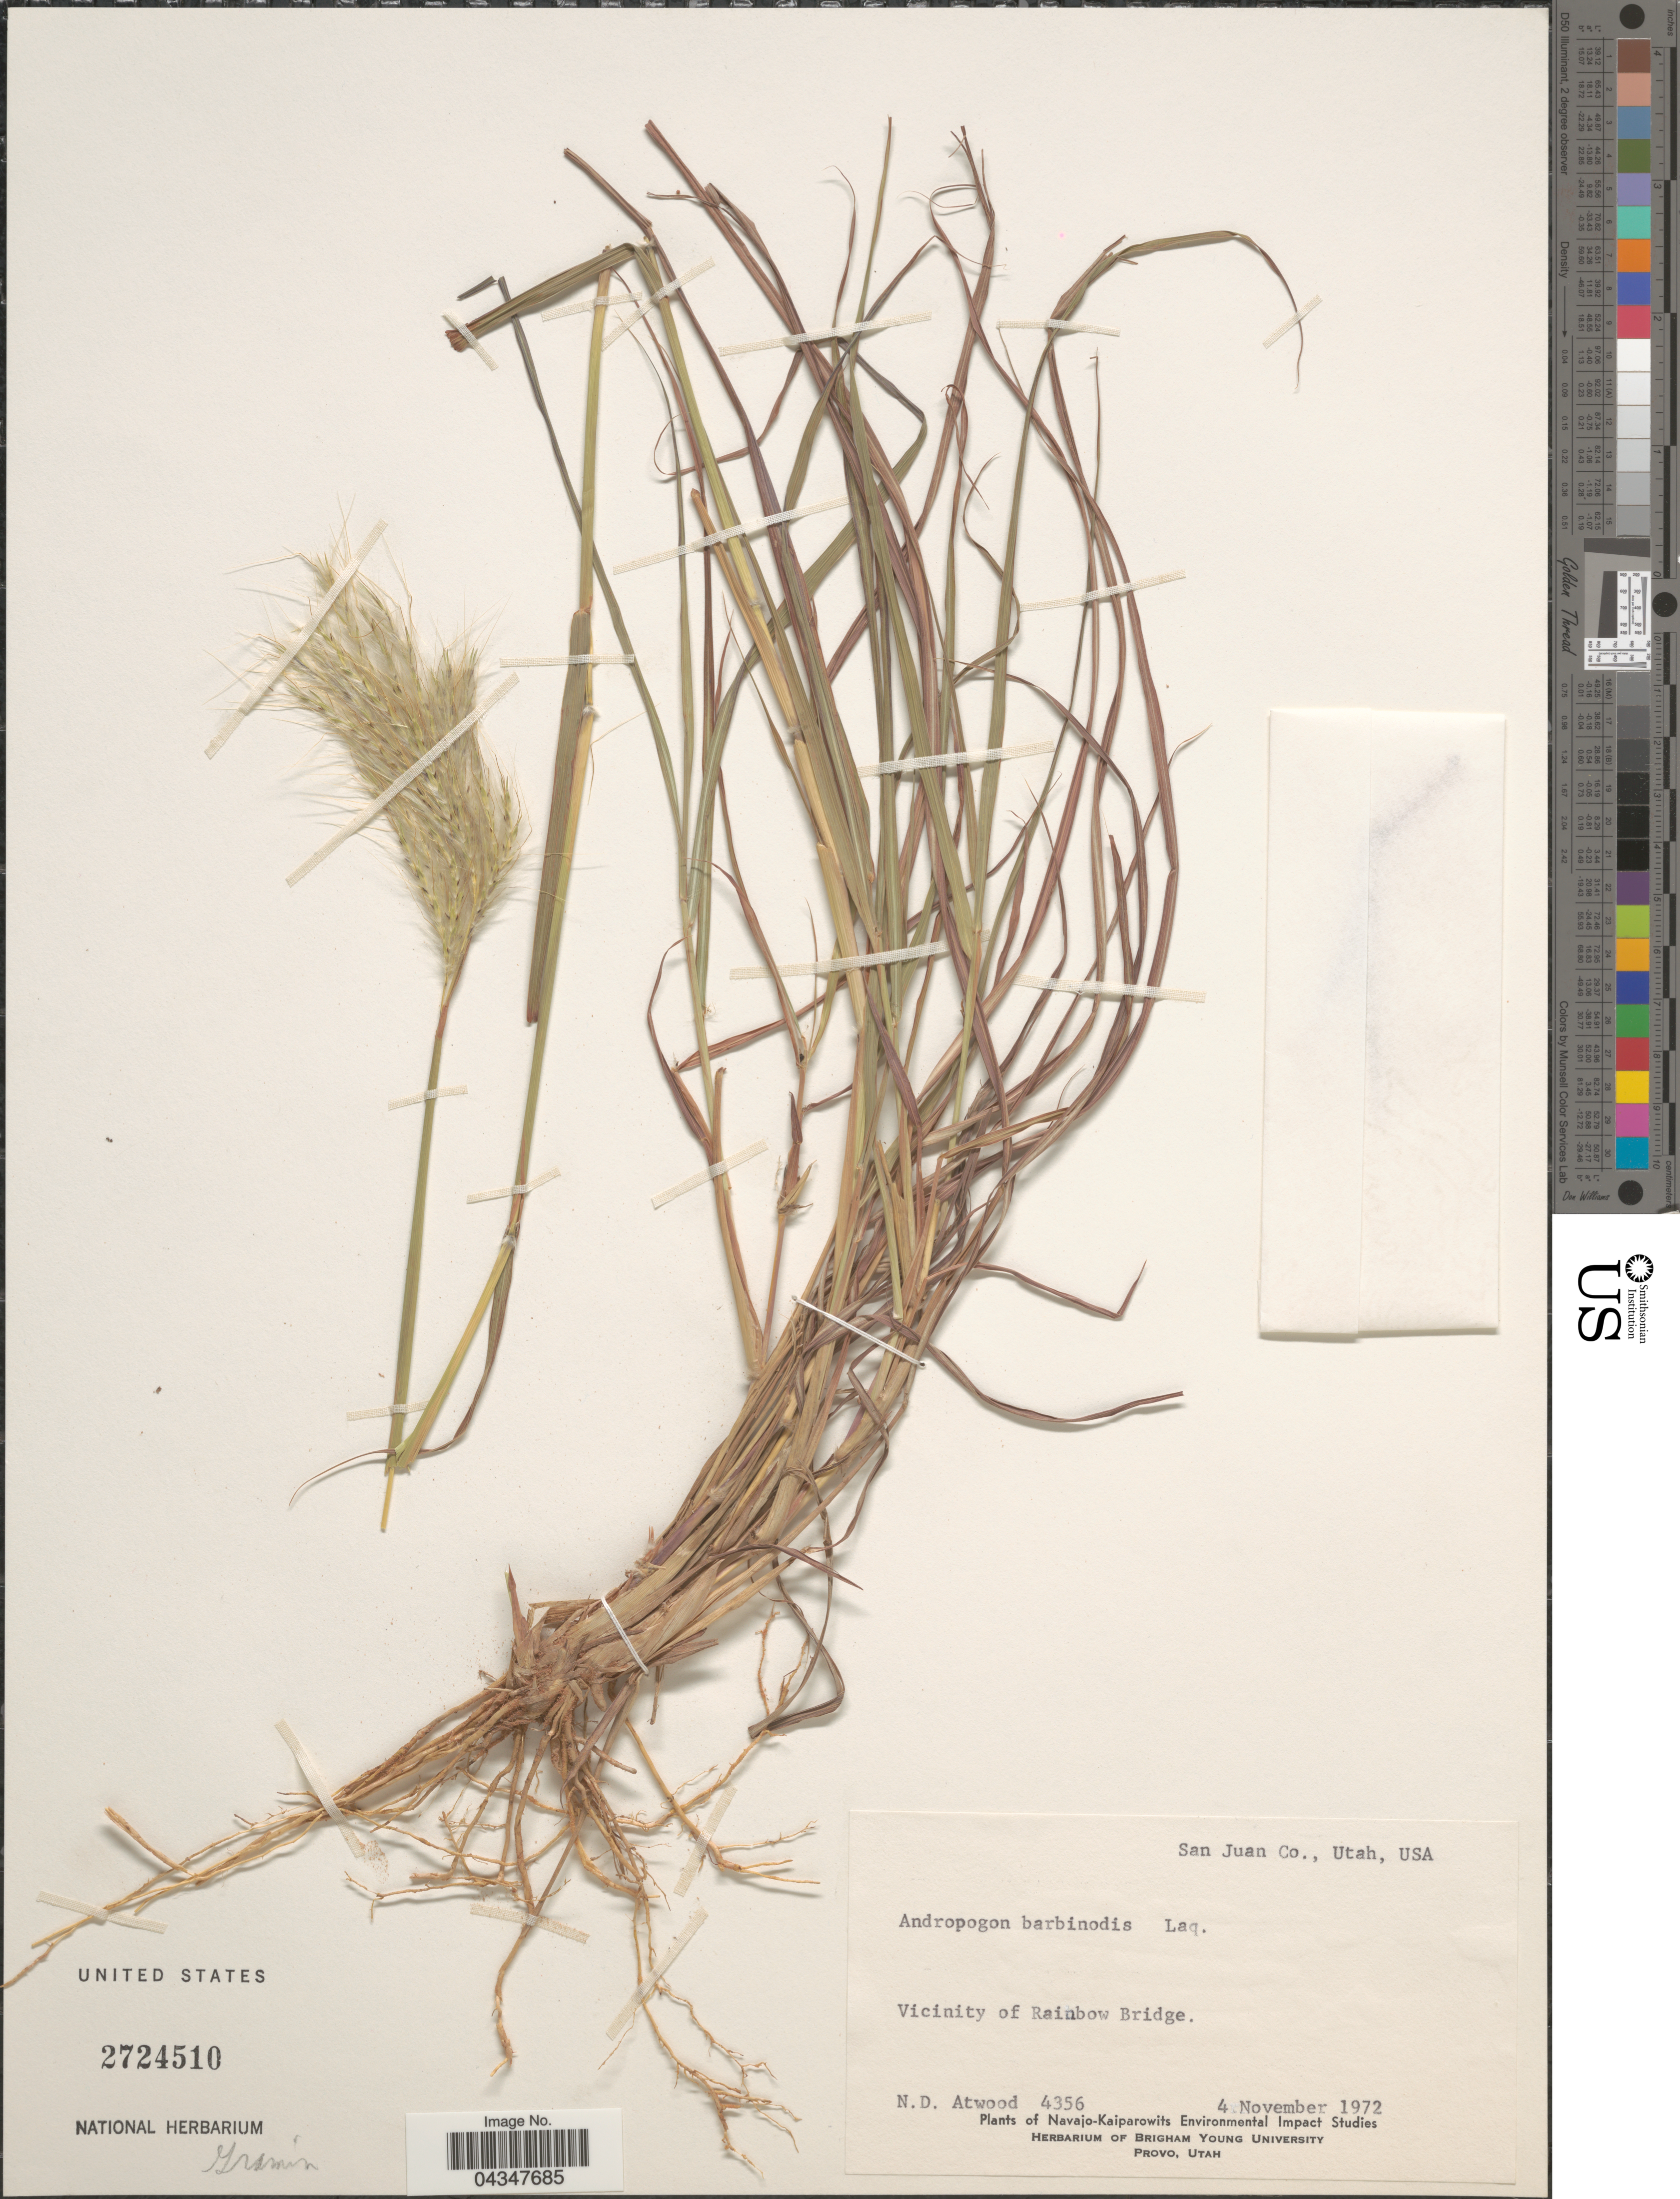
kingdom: Plantae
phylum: Tracheophyta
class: Liliopsida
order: Poales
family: Poaceae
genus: Bothriochloa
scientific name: Bothriochloa barbinodis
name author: (Lag.) Herter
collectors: N. Atwood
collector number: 4356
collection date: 1972-11-04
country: United States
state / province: Utah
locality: San Juan Co. Vicinity of Rainbow Bridge.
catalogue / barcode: US 2724510